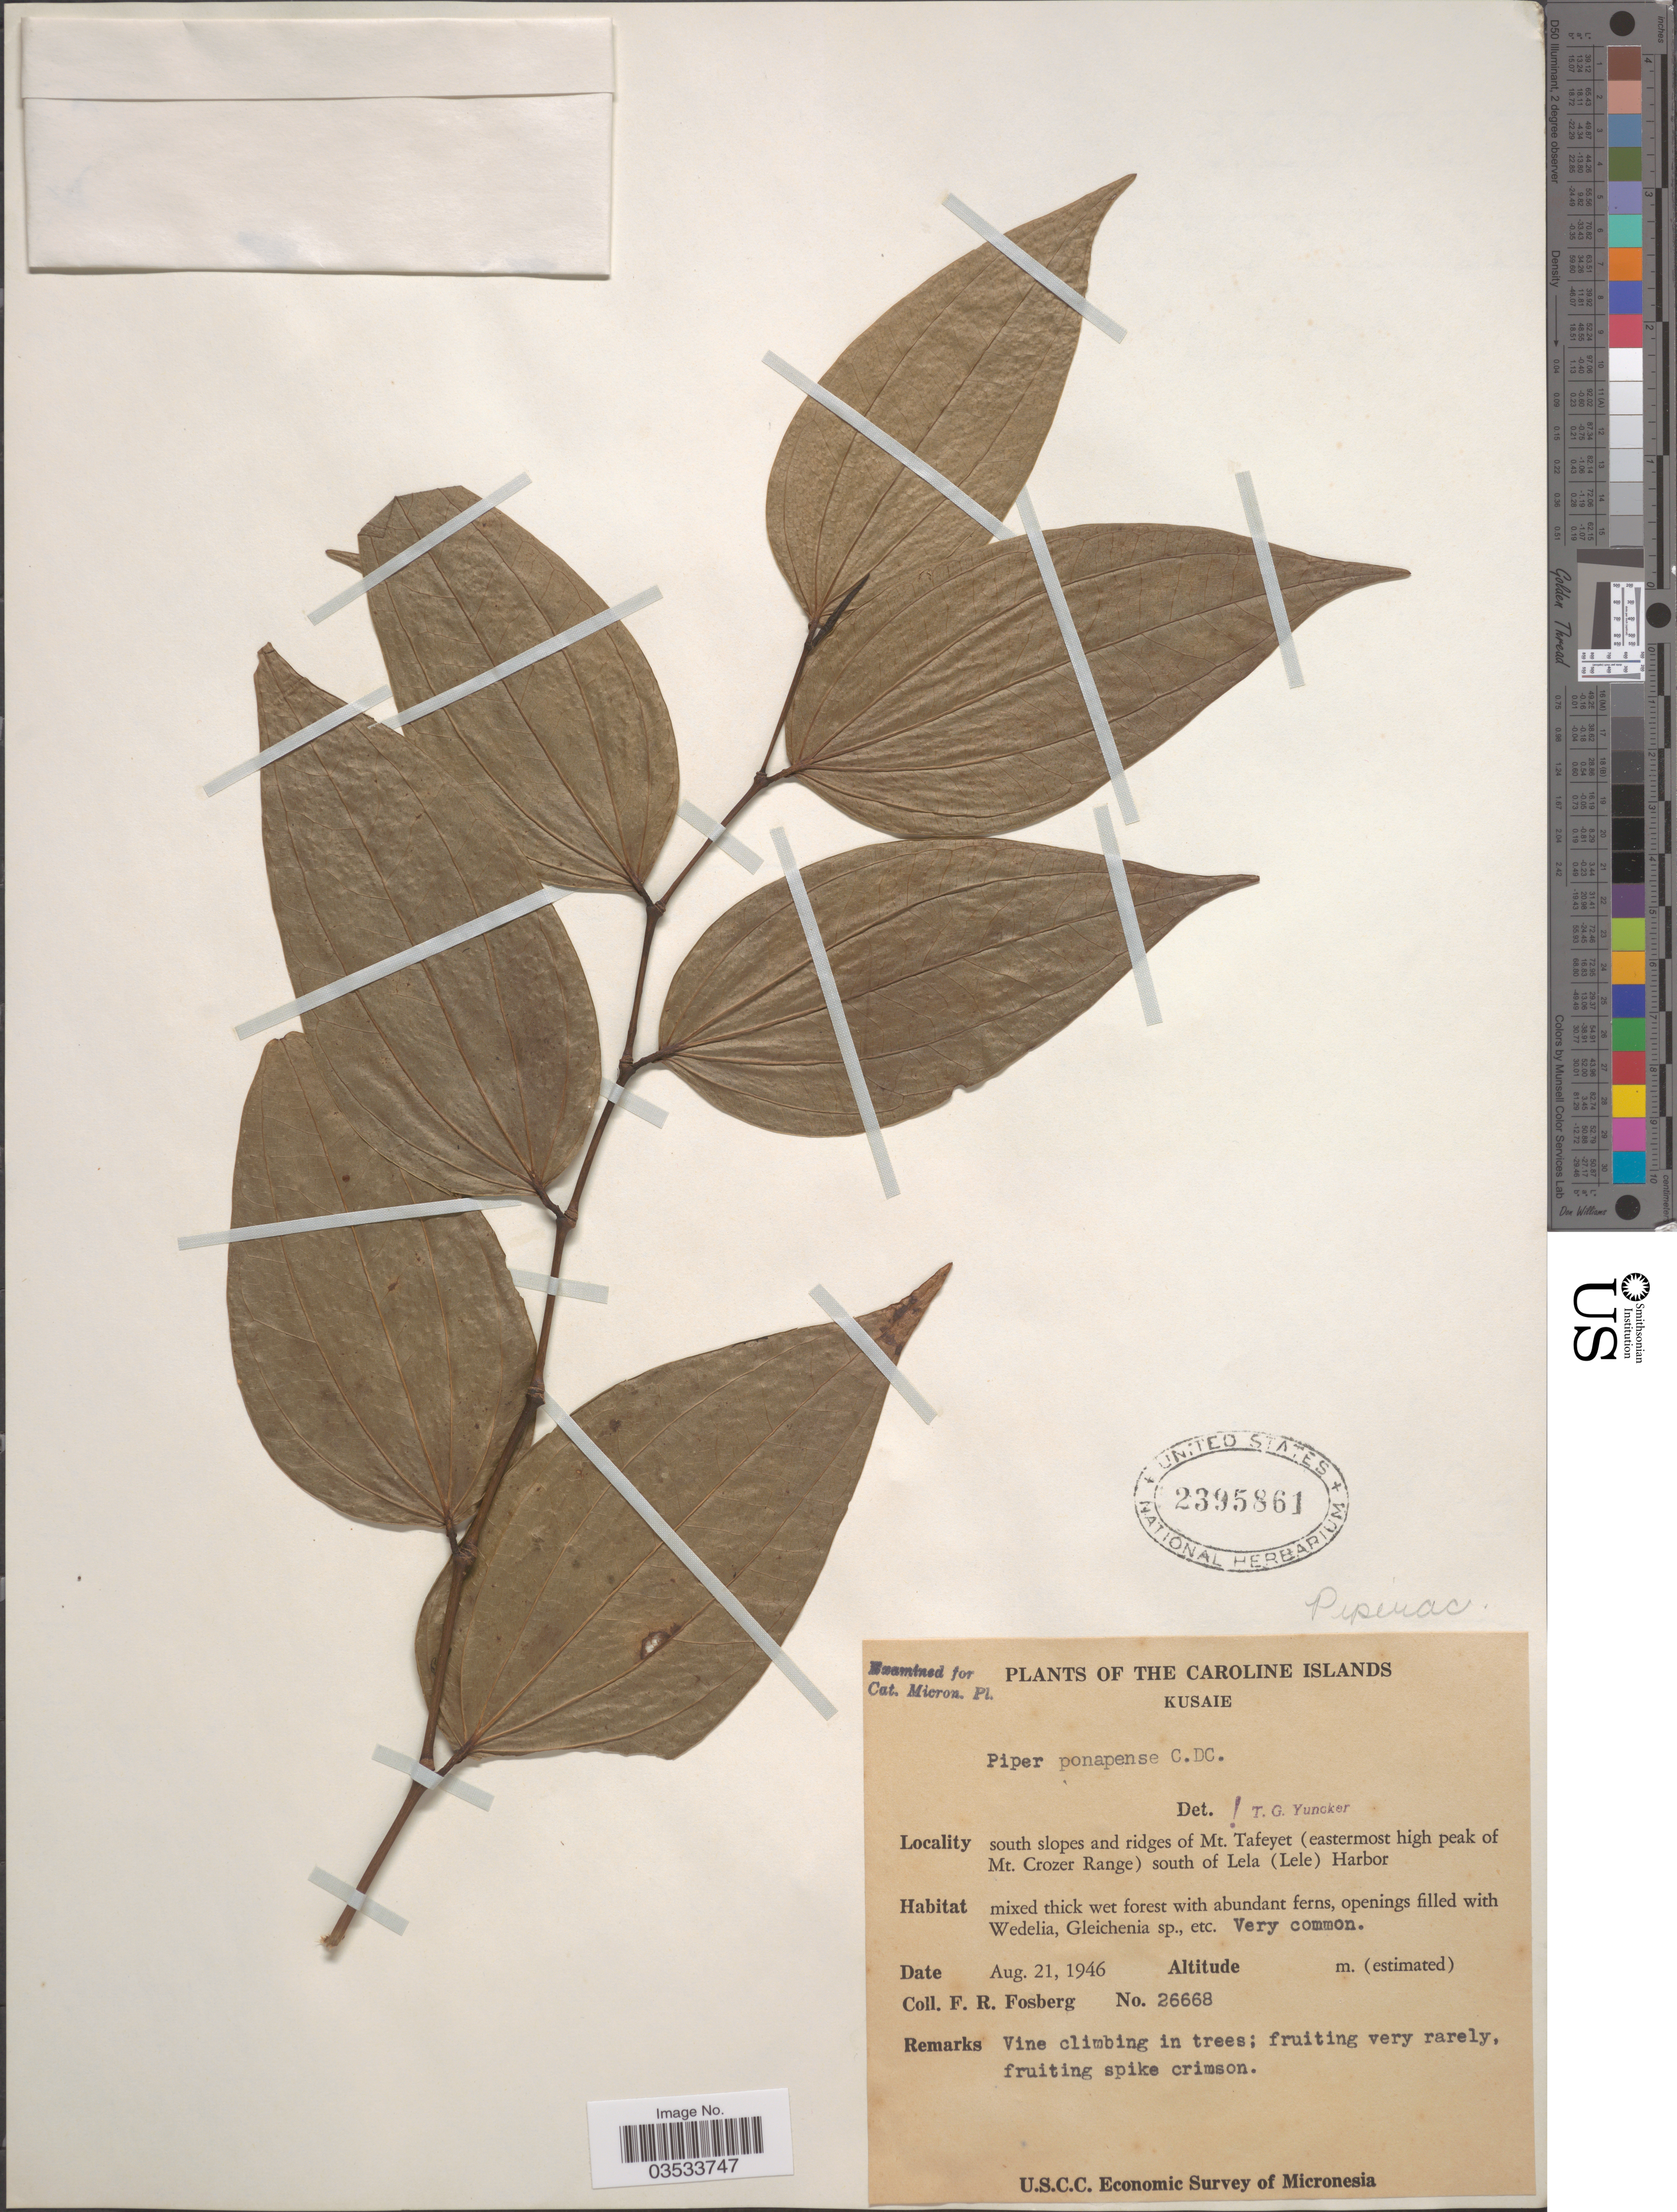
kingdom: Plantae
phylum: Tracheophyta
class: Magnoliopsida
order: Piperales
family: Piperaceae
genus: Piper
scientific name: Piper ponapense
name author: C. DC.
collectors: F. R. Fosberg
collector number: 26668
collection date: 1946-08-21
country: Micronesia, Federated States of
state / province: Kosrae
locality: Caroline Islands. Kusaie. South slopes and ridges of Mt. Tafeyet (eastermost high peak of Mt. Crozer Range) south of Lela (Lele) Harbor.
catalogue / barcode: US 2395861